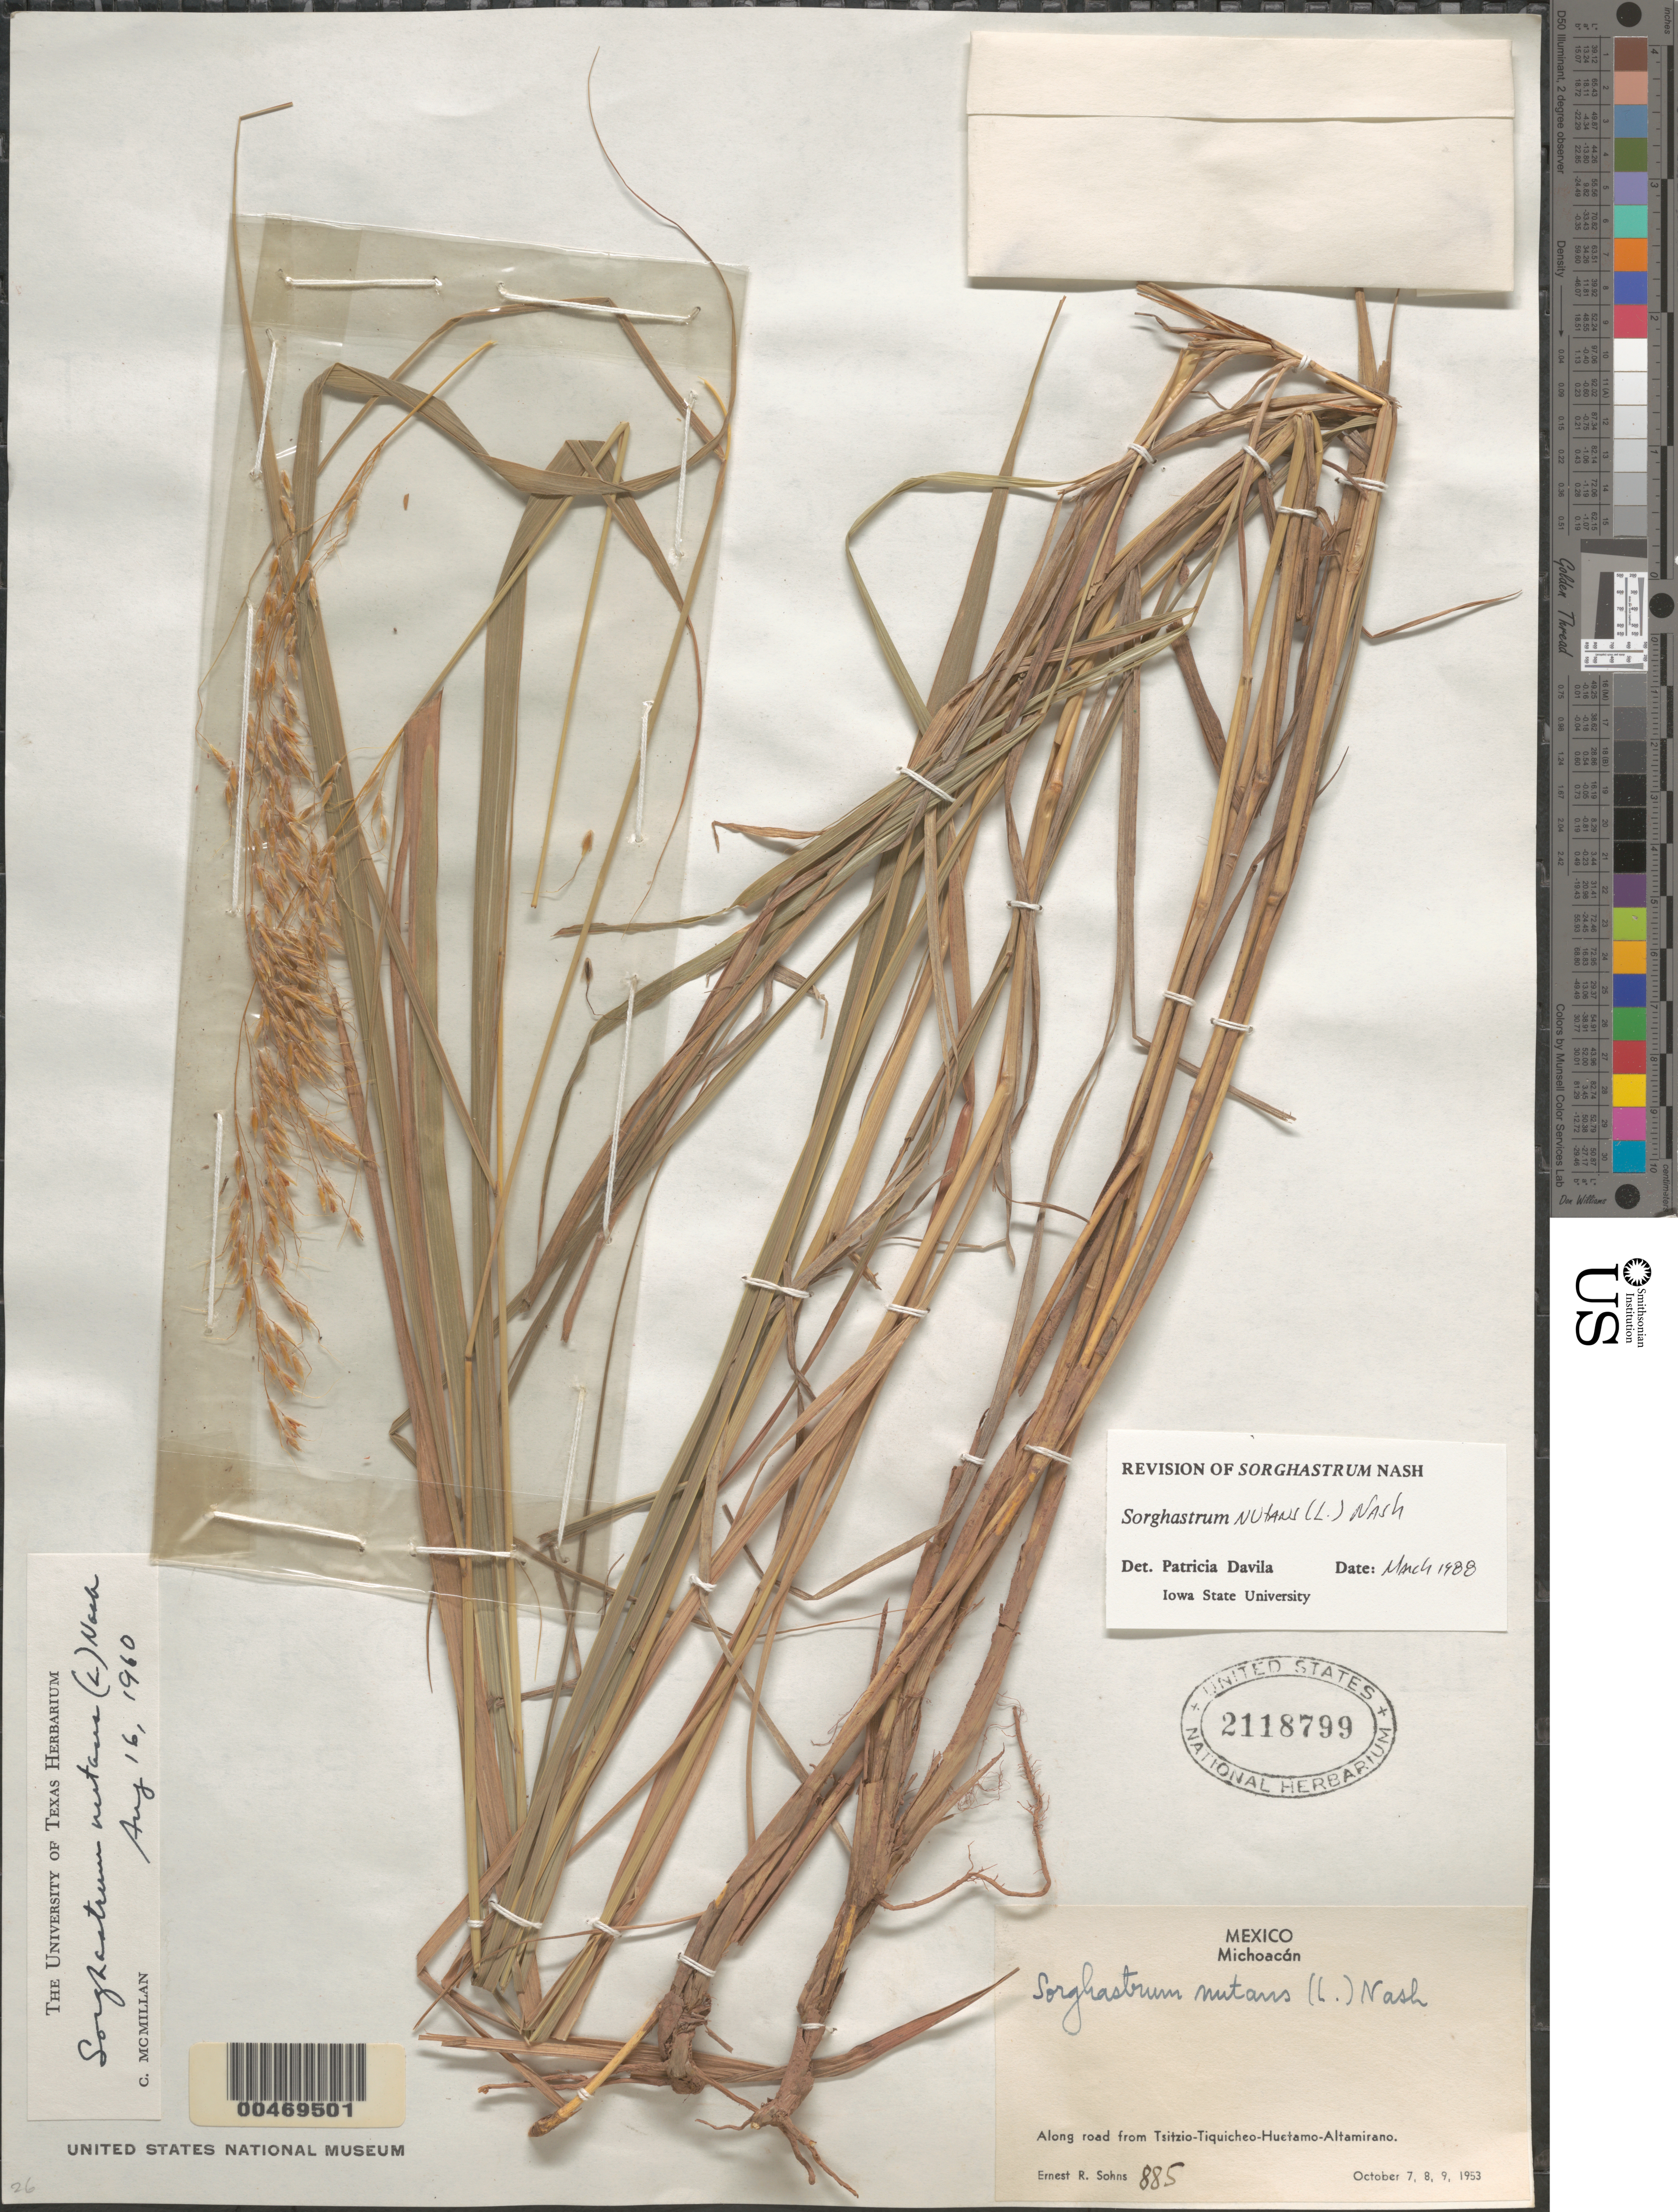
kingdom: Plantae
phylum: Tracheophyta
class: Liliopsida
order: Poales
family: Poaceae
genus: Sorghastrum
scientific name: Sorghastrum nutans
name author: (L.) Nash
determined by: Dávila, P. D.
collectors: E. R. Sohns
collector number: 885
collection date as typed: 7 Oct 1953 to 9 Oct 1953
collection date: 1953-10-07/1953-10-09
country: Mexico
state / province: Michoacán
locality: Along rd from Tsitzio-Tiquicheo-Huetamo-Altamirano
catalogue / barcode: US 2118799